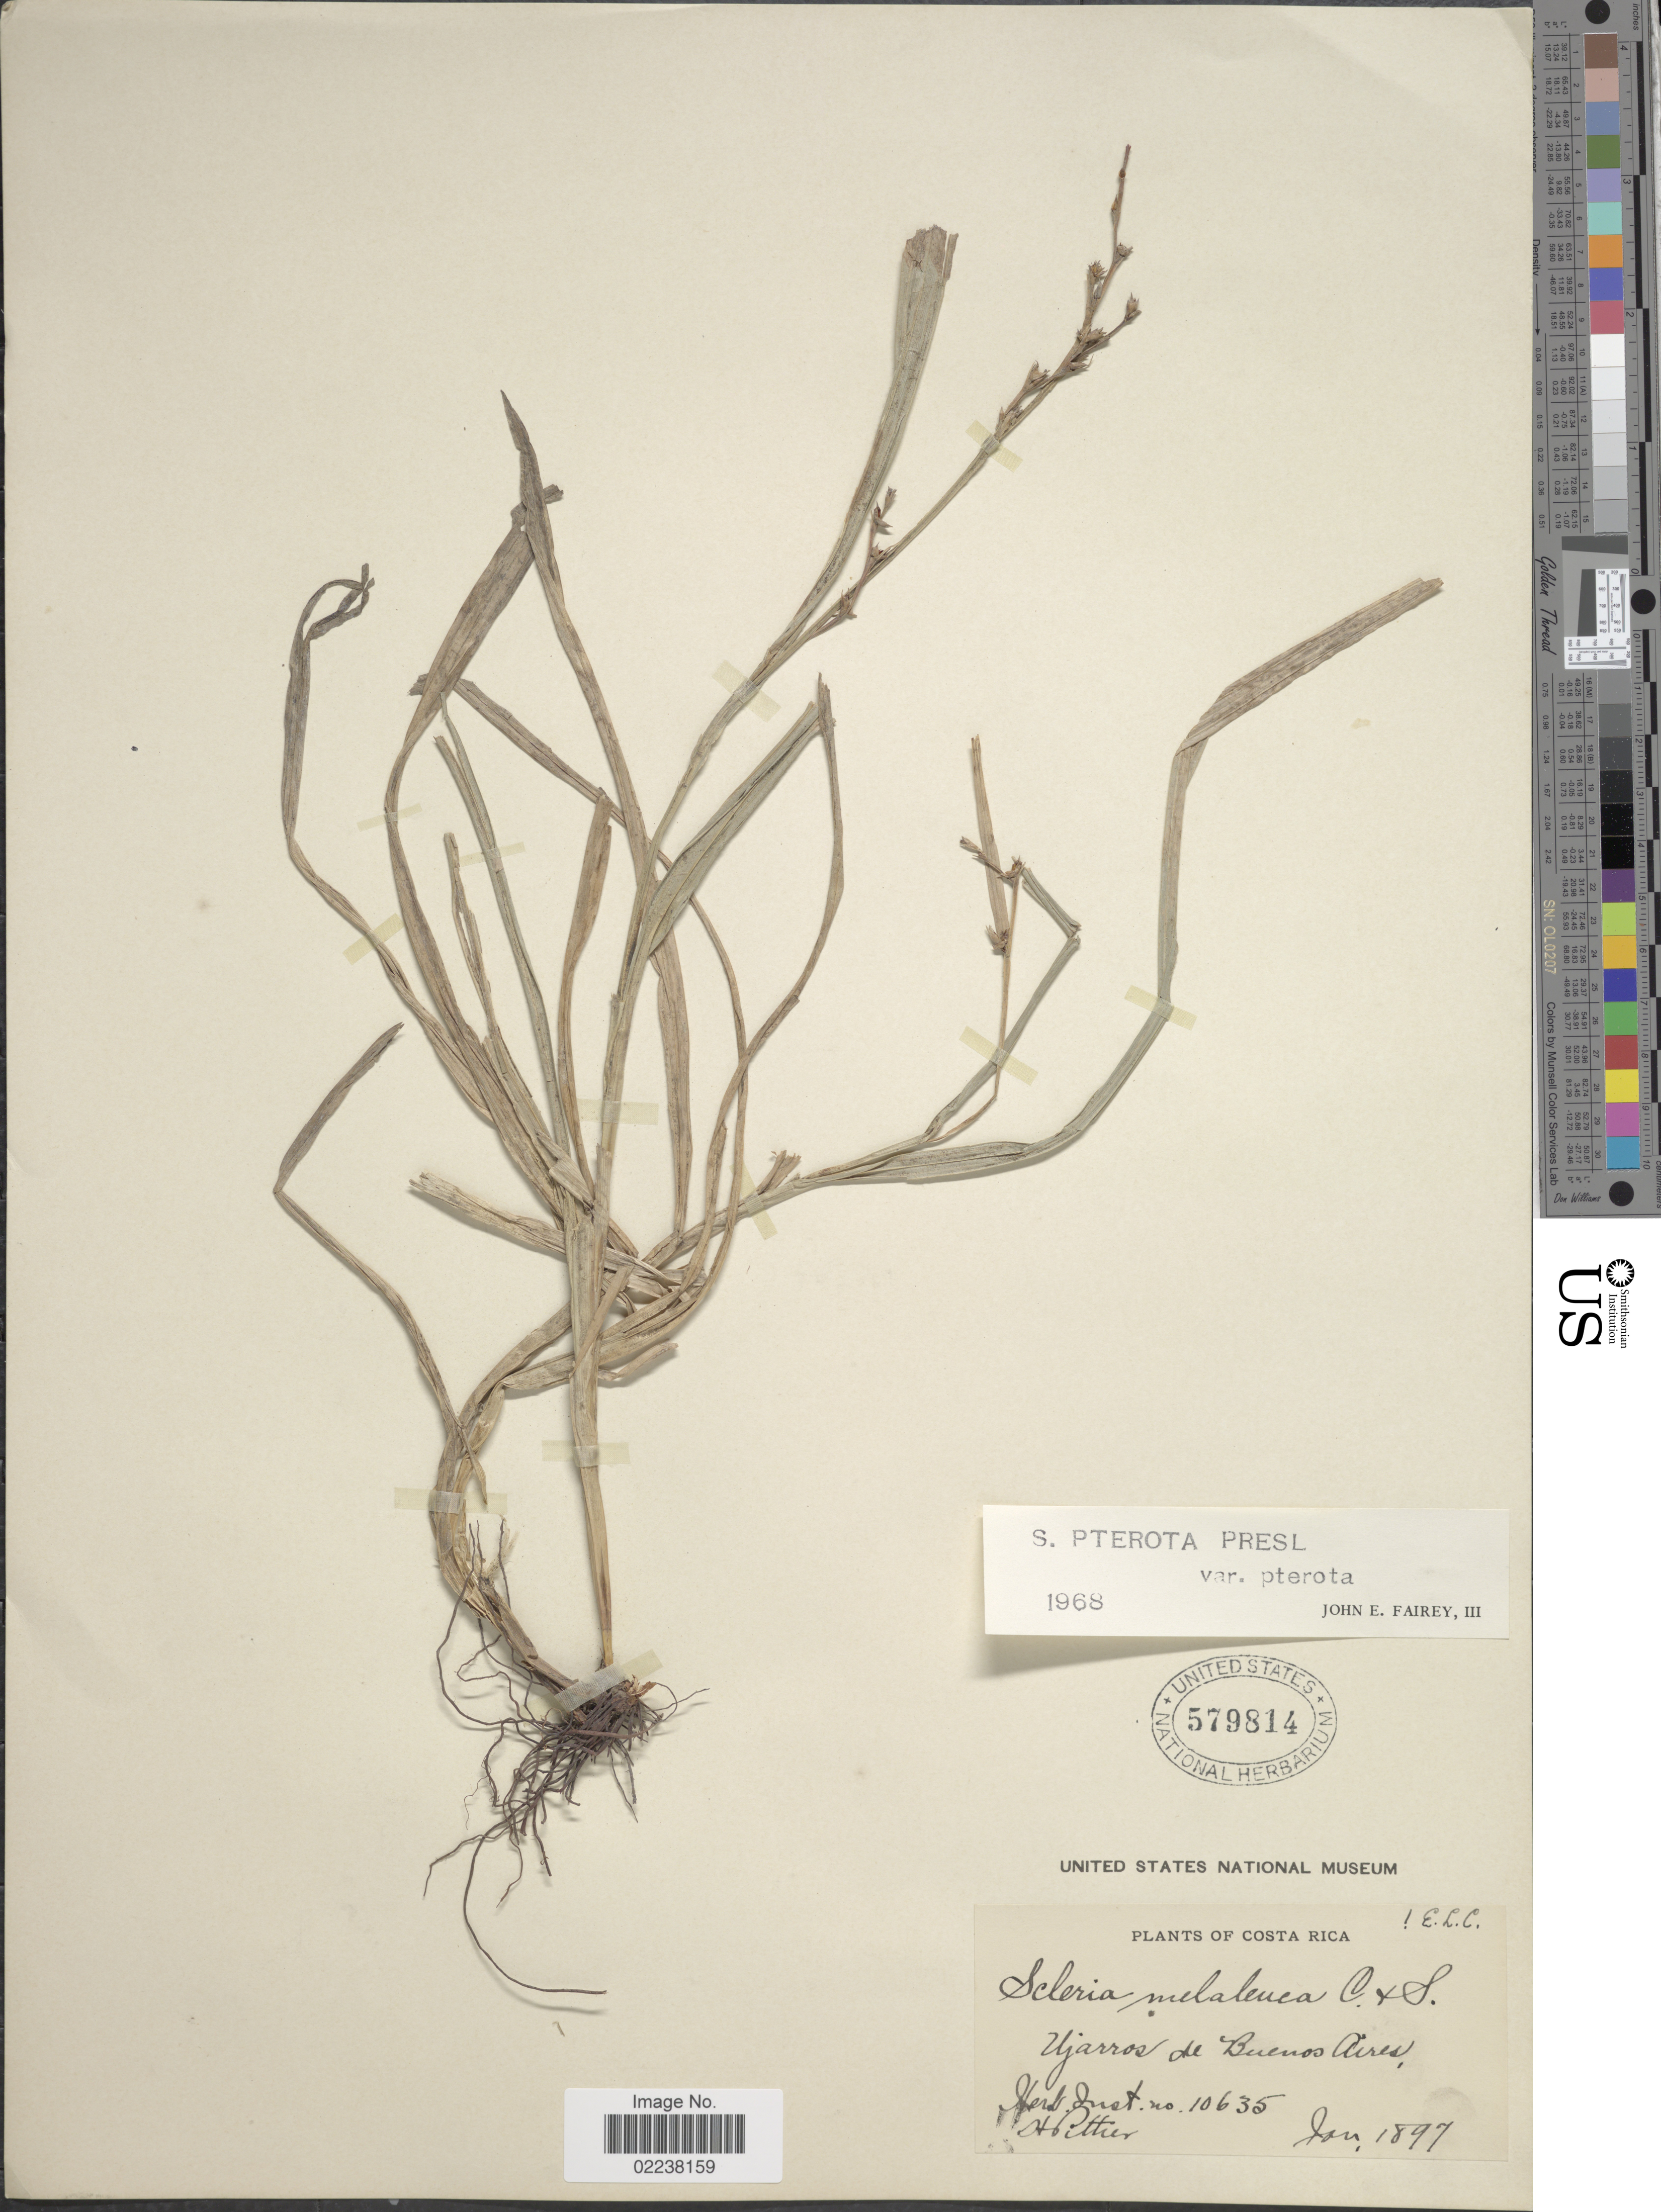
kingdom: Plantae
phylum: Tracheophyta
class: Liliopsida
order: Poales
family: Cyperaceae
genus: Scleria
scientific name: Scleria gaertneri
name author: Raddi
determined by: Strong, Mark T., (BOT), Smithsonian Institution - National Museum of Natural History (UNITED STATES)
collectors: H. F. Pittier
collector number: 10635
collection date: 1897-01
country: Costa Rica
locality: Ujarros de Buenos Aires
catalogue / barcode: US 579814